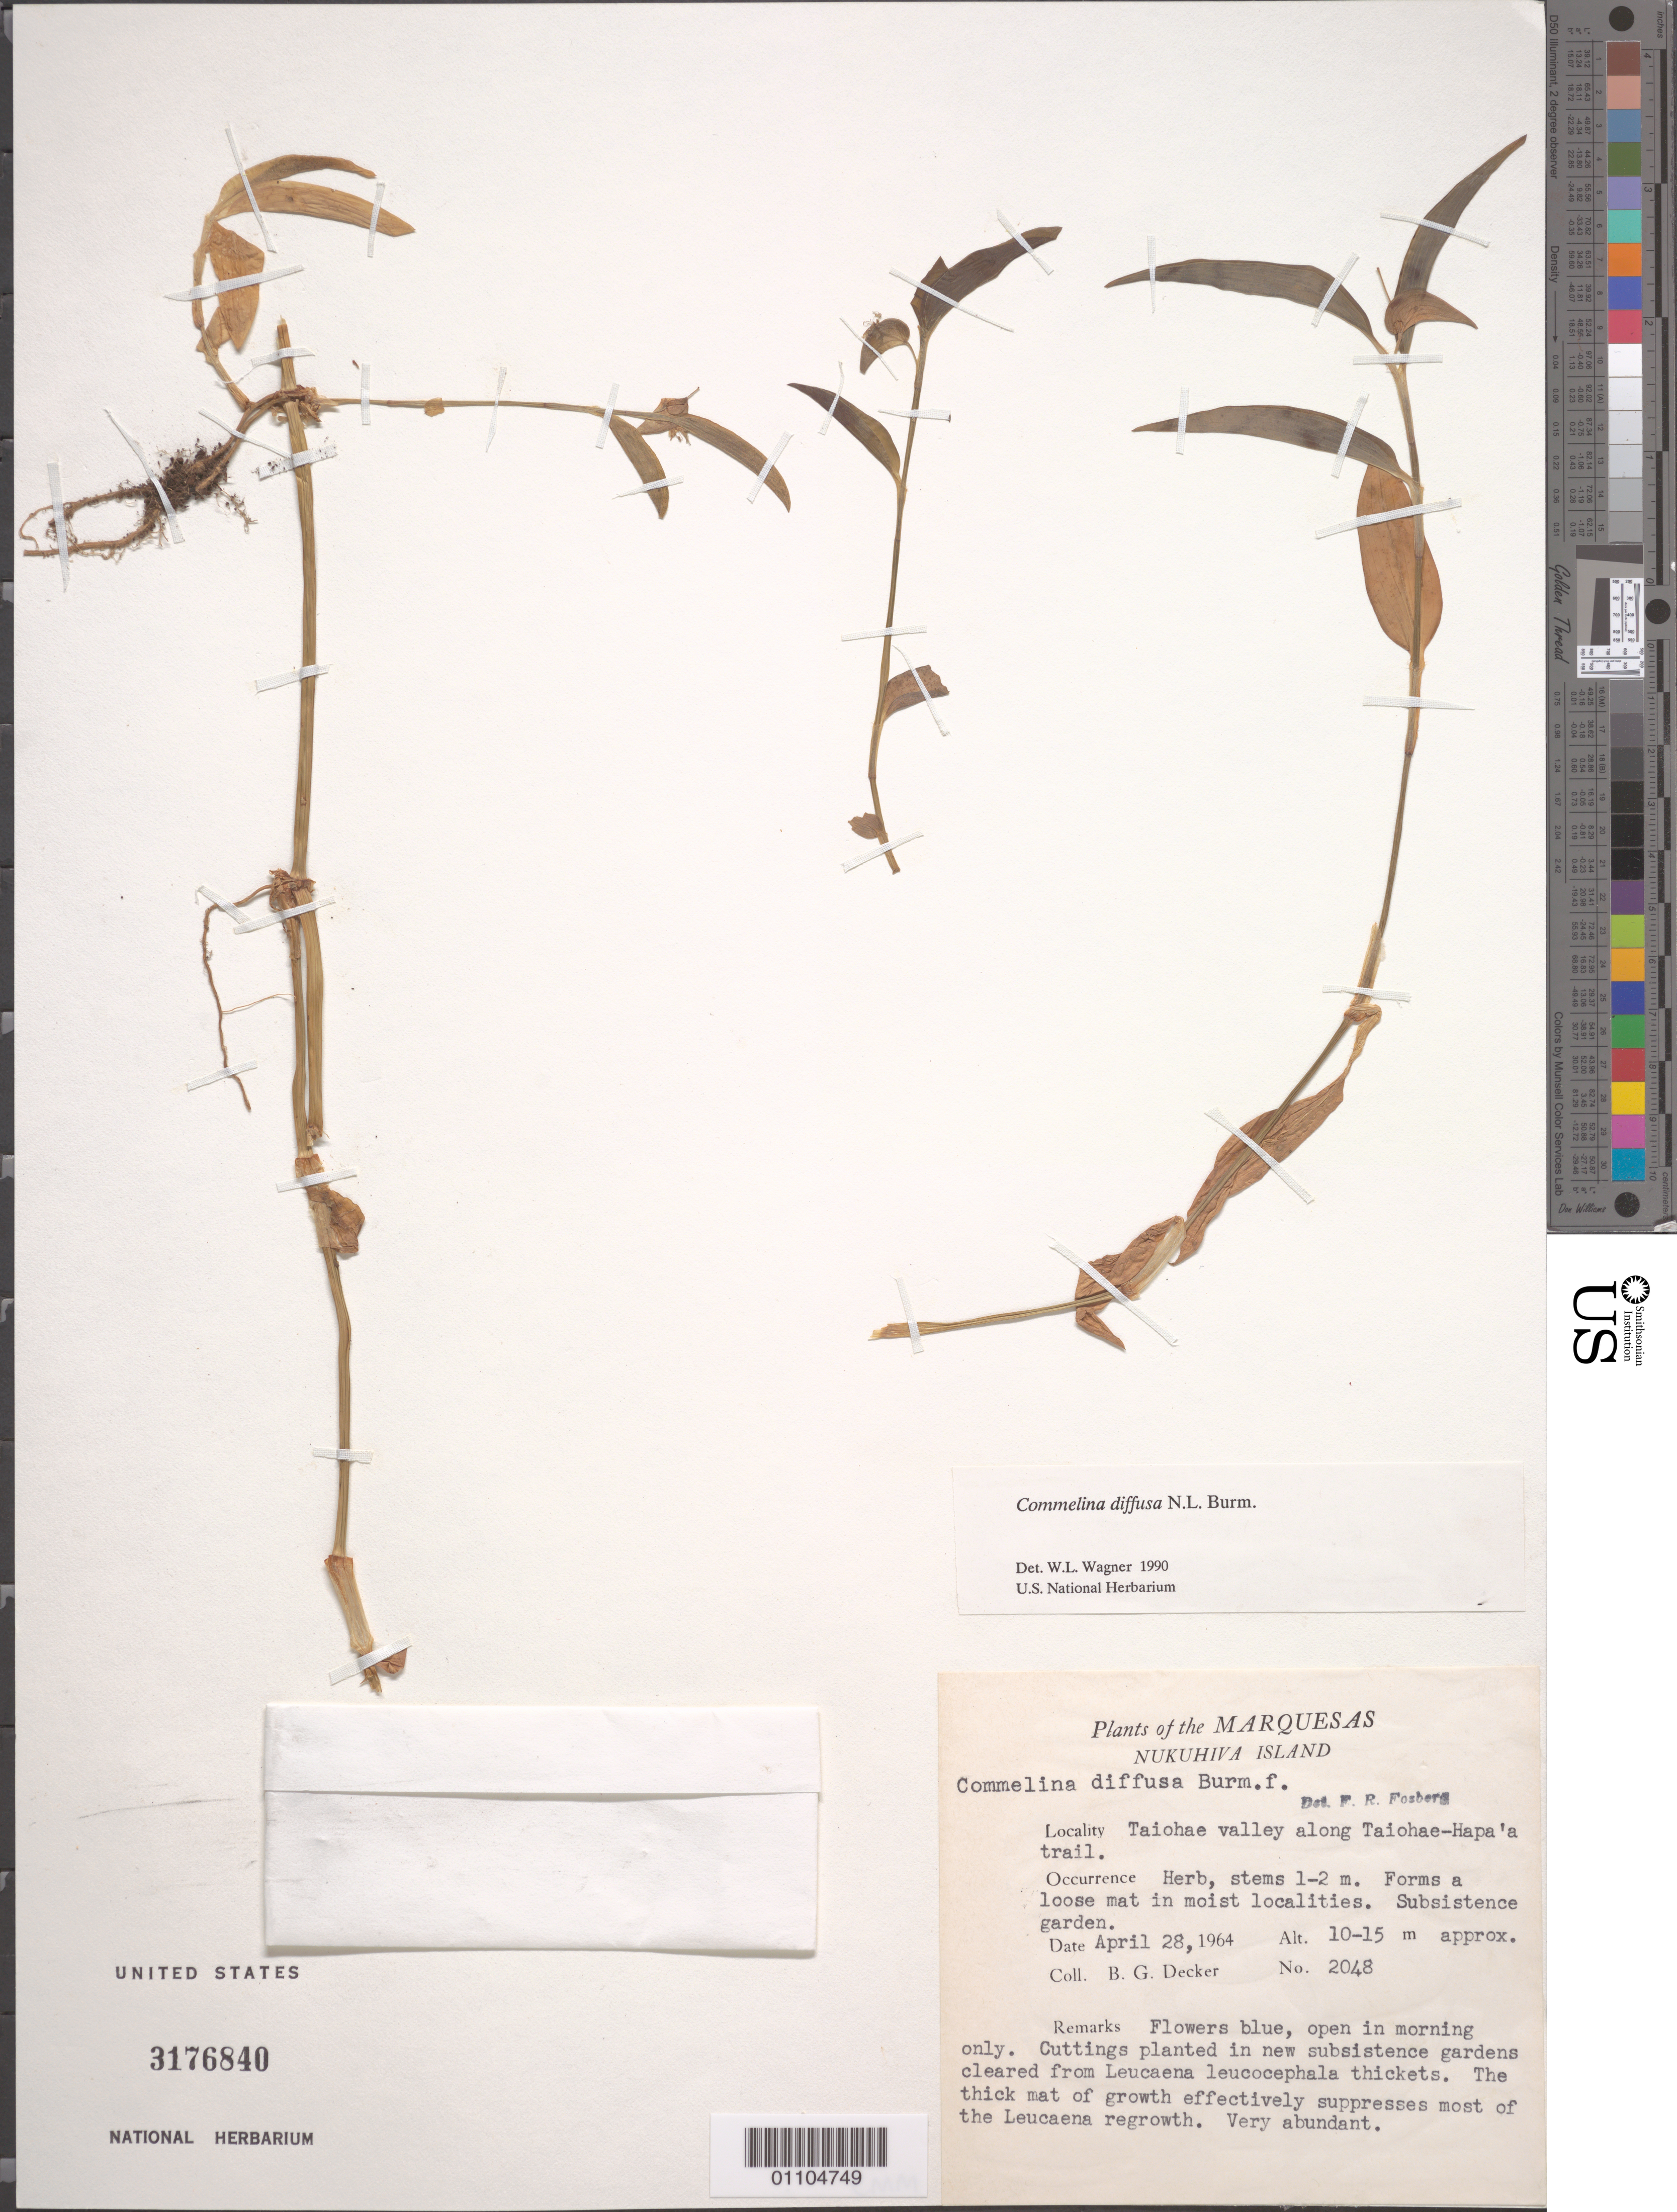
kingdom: Plantae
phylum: Tracheophyta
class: Liliopsida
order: Commelinales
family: Commelinaceae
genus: Commelina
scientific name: Commelina diffusa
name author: Burm. f.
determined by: Wagner, W. L., (BOT), Smithsonian Institution - National Museum of Natural History (UNITED STATES)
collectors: B. G. Decker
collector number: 2048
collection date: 1964-04-28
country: French Polynesia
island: Nuku Hiva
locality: Taiohae Valley along Taiohae-Hapa'a Trail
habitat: Subsistence garden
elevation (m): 10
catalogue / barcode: US 3176840